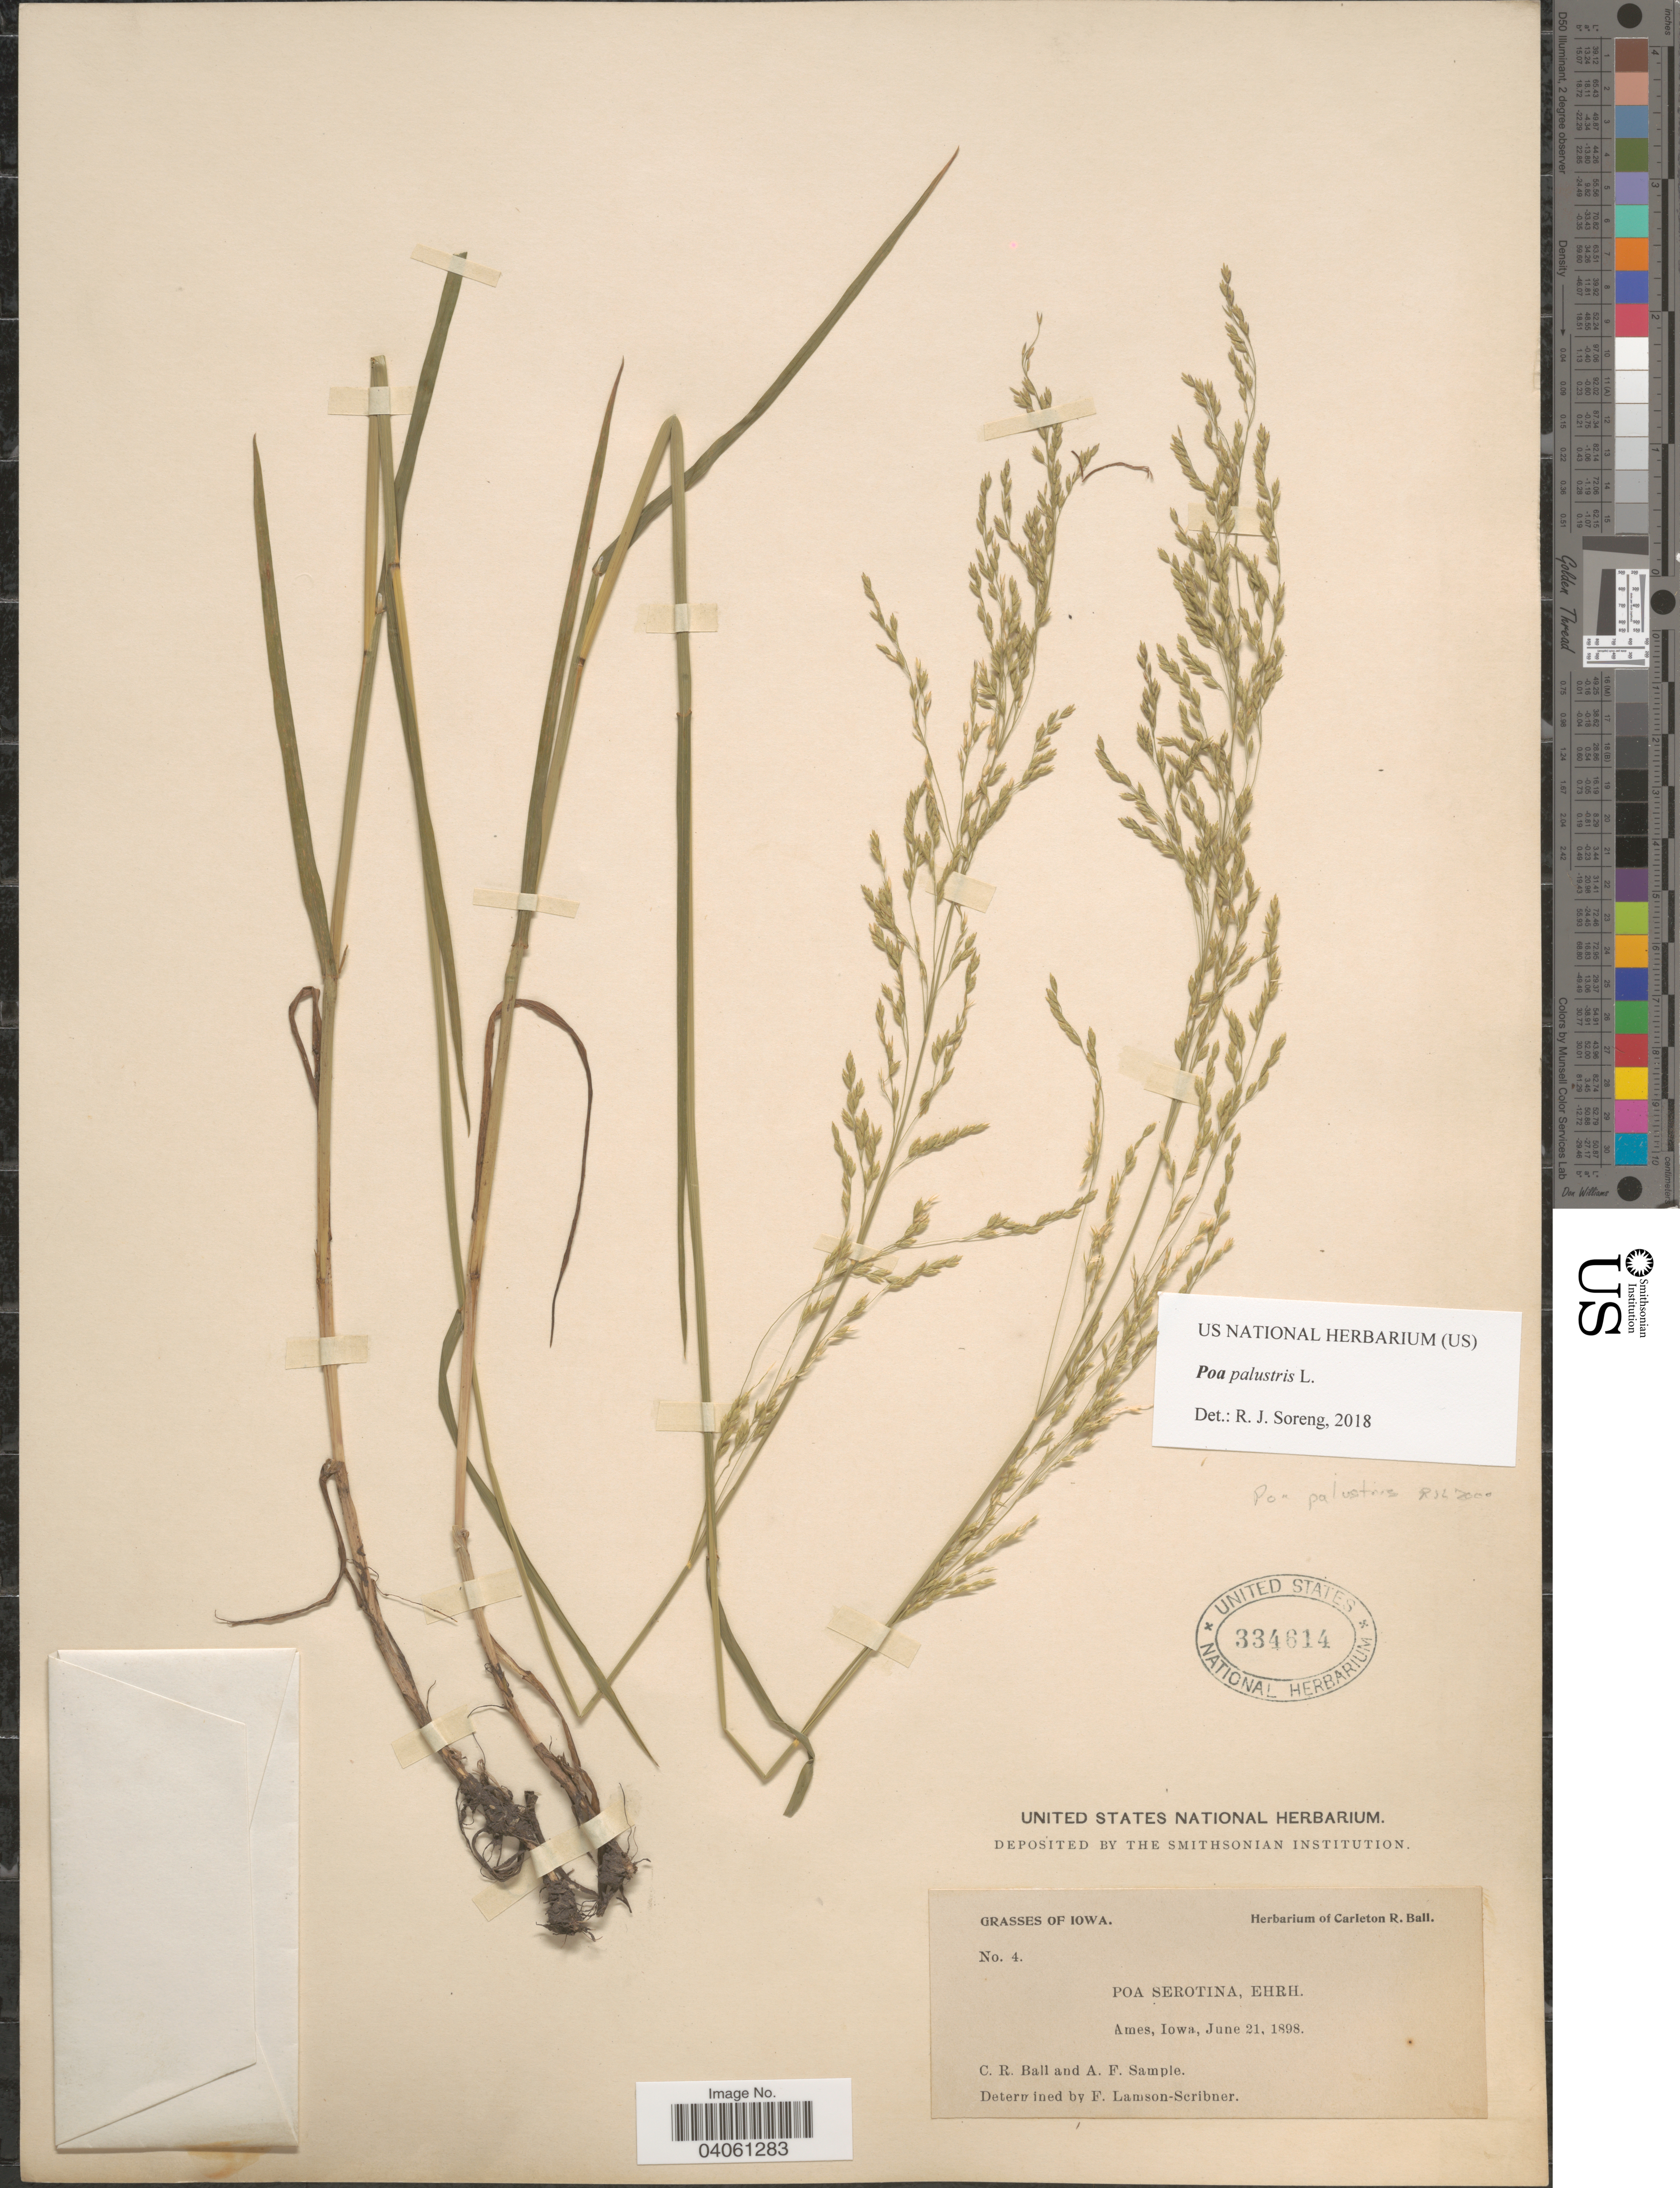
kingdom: Plantae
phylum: Tracheophyta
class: Liliopsida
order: Poales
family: Poaceae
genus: Poa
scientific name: Poa palustris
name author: L.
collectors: C. R. Ball & A. Sample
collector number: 4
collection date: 1898-06-21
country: United States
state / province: Iowa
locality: Ames.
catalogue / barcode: US 334614